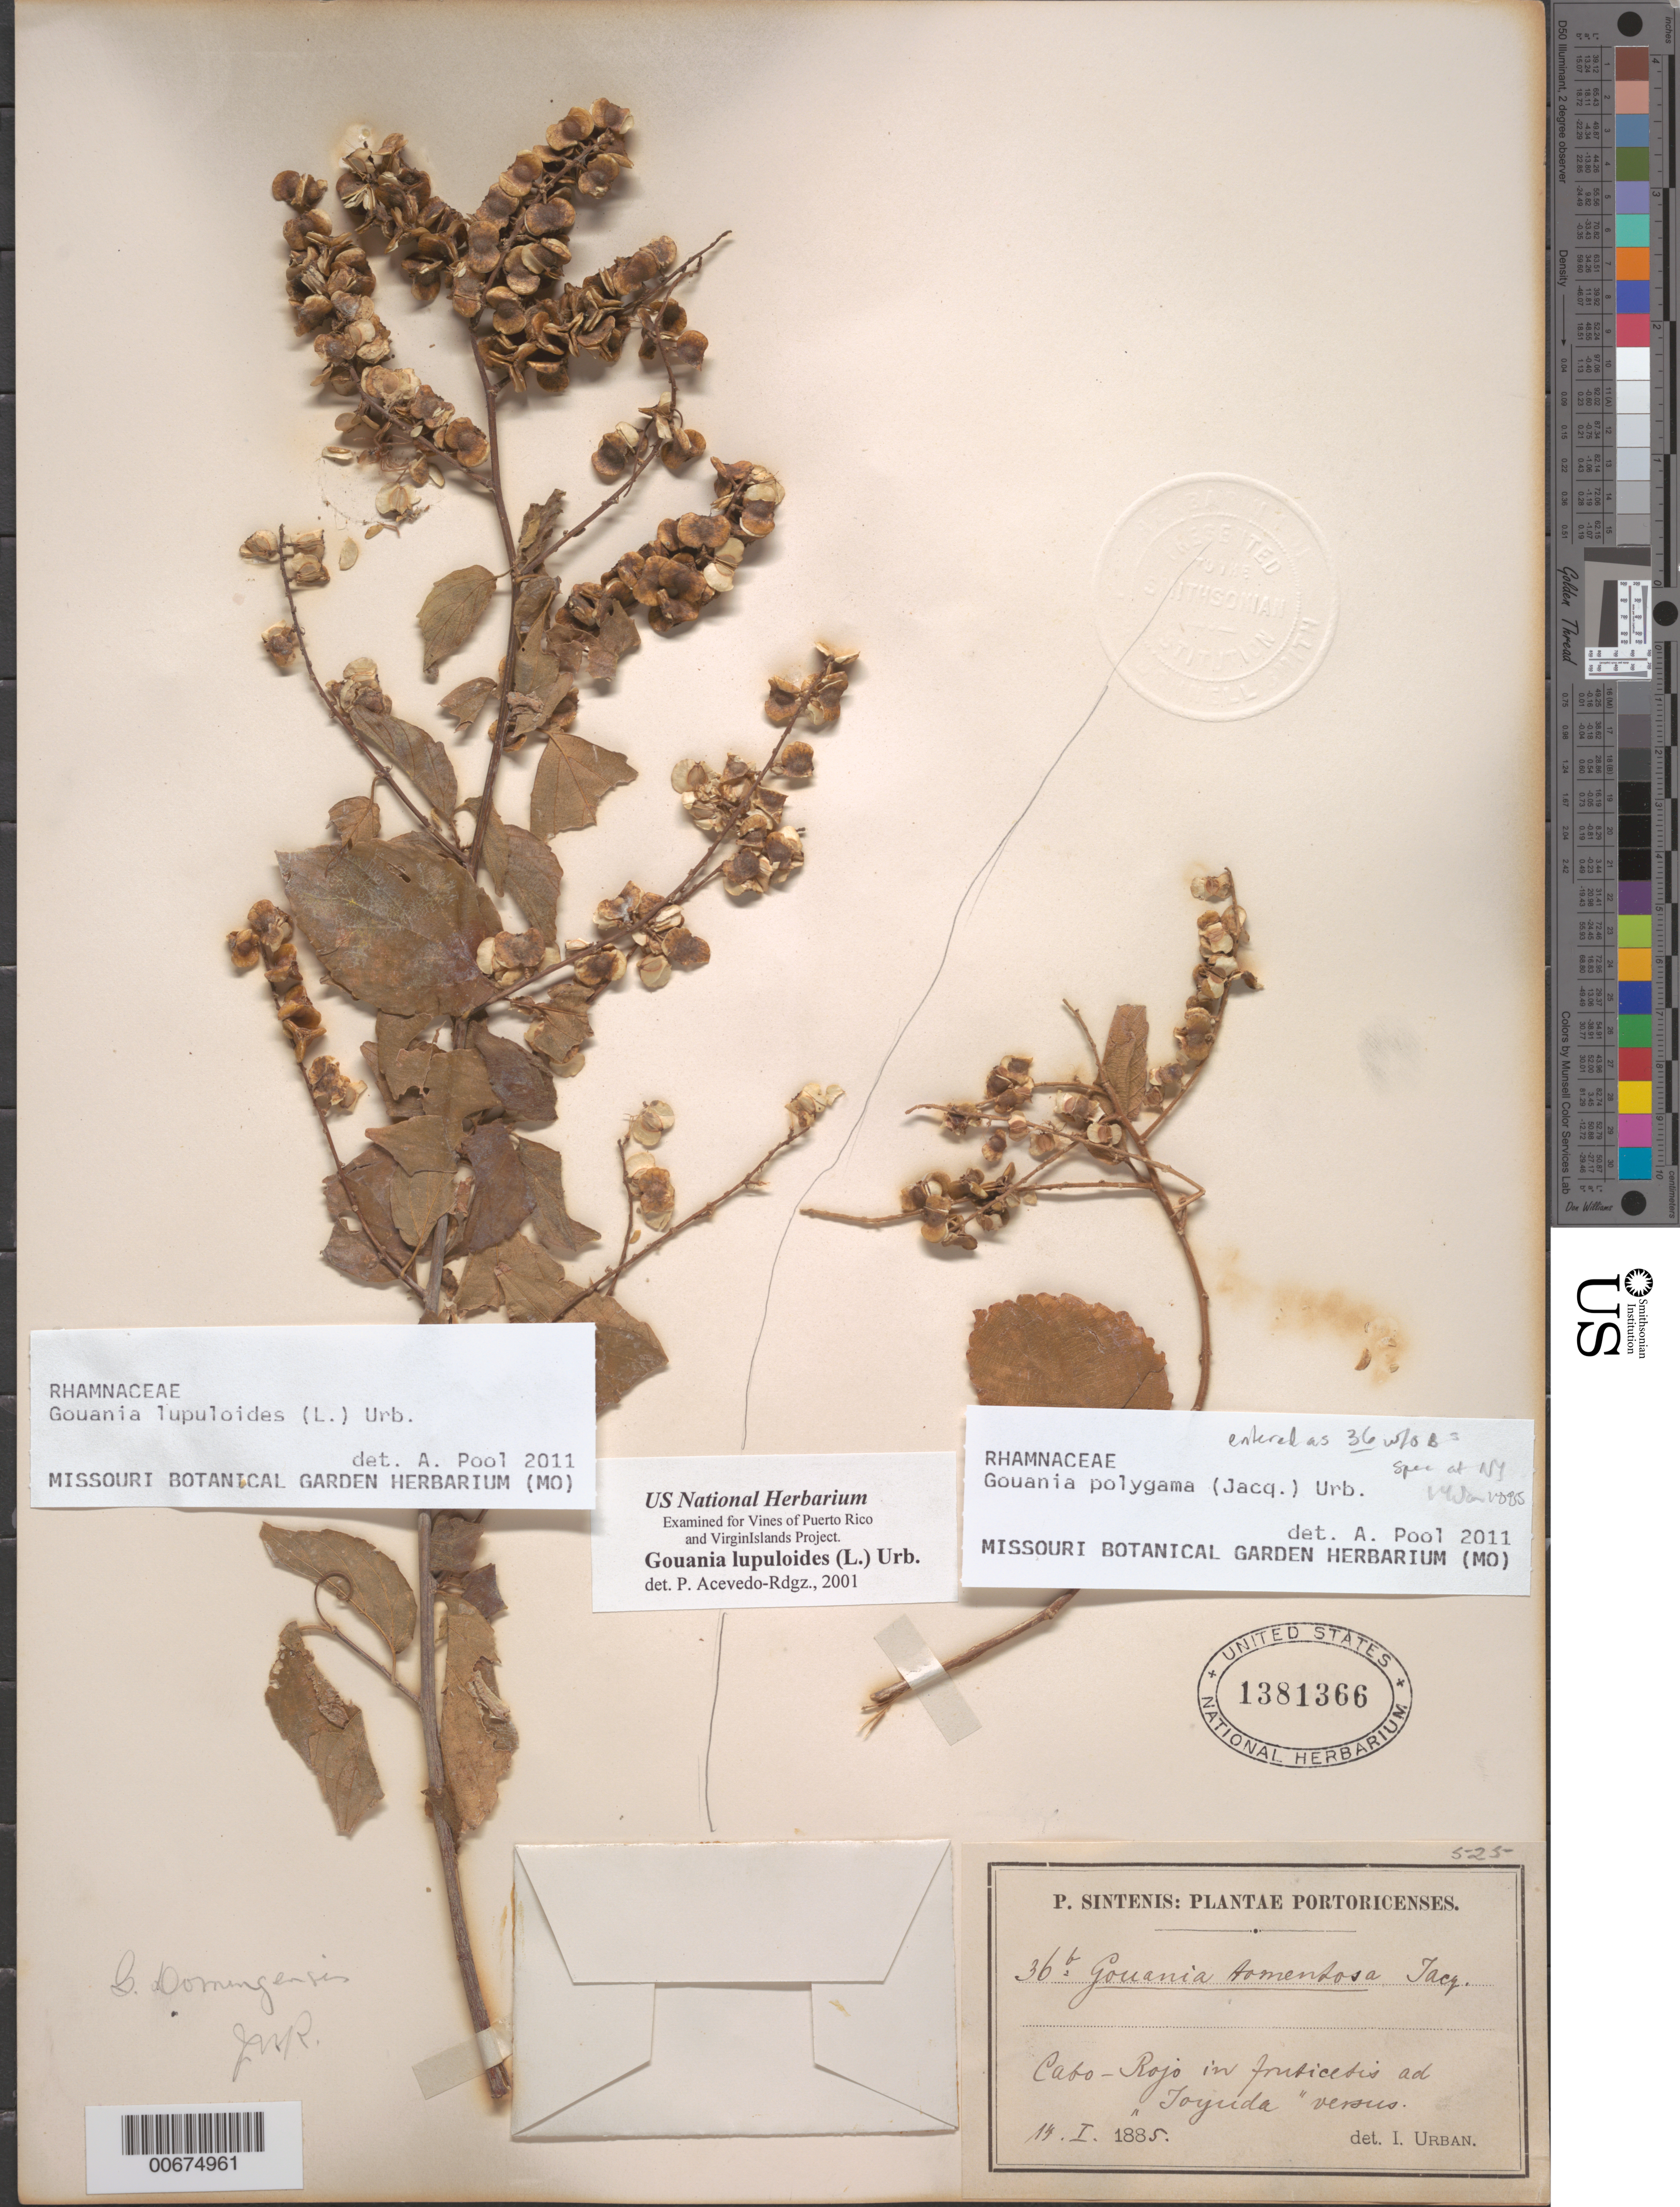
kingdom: Plantae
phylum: Tracheophyta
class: Magnoliopsida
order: Rosales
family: Rhamnaceae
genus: Gouania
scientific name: Gouania polygama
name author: (Jacq.) Urb.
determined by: Pool, A., (MO), Missouri Botanical Garden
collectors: P. Sintenis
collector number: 36 b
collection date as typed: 14 Jan 1885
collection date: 1885-01-14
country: Puerto Rico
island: Greater Antilles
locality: Cabo Rojo. In fruticetis ad "Toyuda" versus.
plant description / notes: Mixed collection with Gouania lupuloides (L.) Urb.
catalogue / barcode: US 1381366